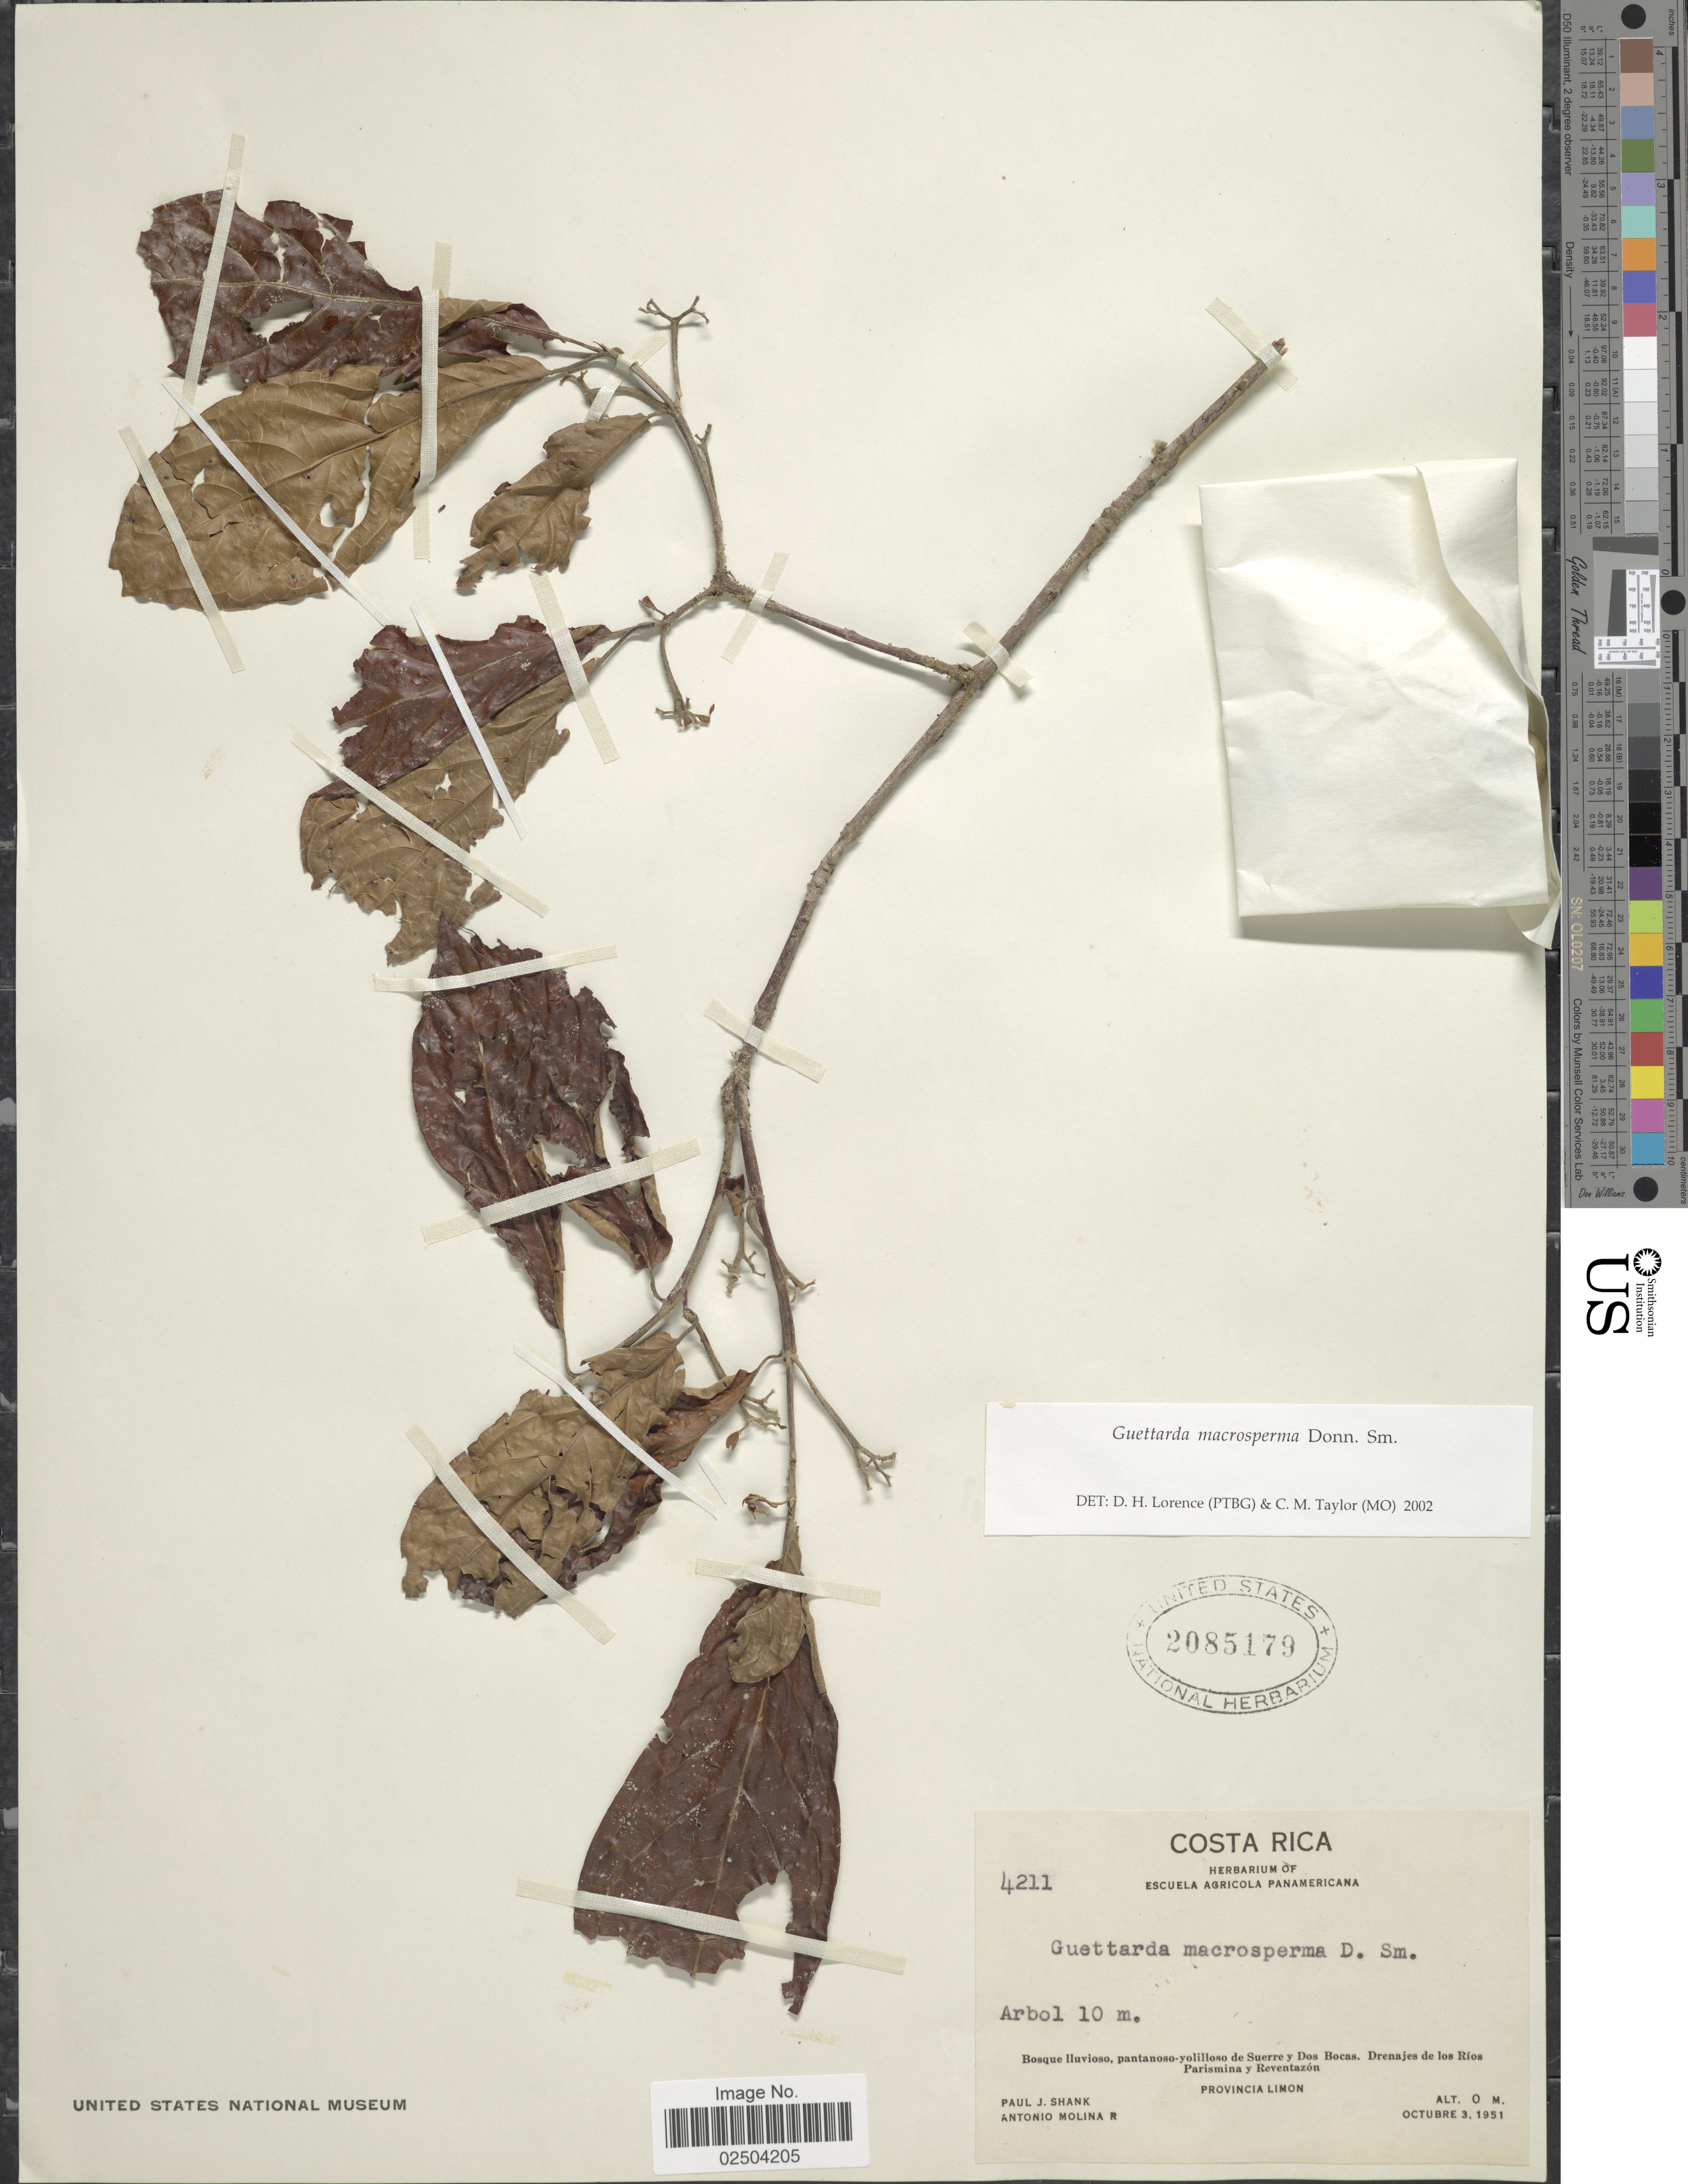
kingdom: Plantae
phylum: Tracheophyta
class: Magnoliopsida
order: Gentianales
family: Rubiaceae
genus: Guettarda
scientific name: Guettarda macrosperma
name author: Donn. Sm.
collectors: P. J. Shank & A. Molina R.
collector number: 4211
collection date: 1951-10-03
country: Costa Rica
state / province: Limón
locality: Bosque Iluvioso, pantanoso-yolilloso de Suerre y Dos Bocas. Drenajes de los Rios Parismina y Reventazon.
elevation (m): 0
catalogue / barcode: US 2085179